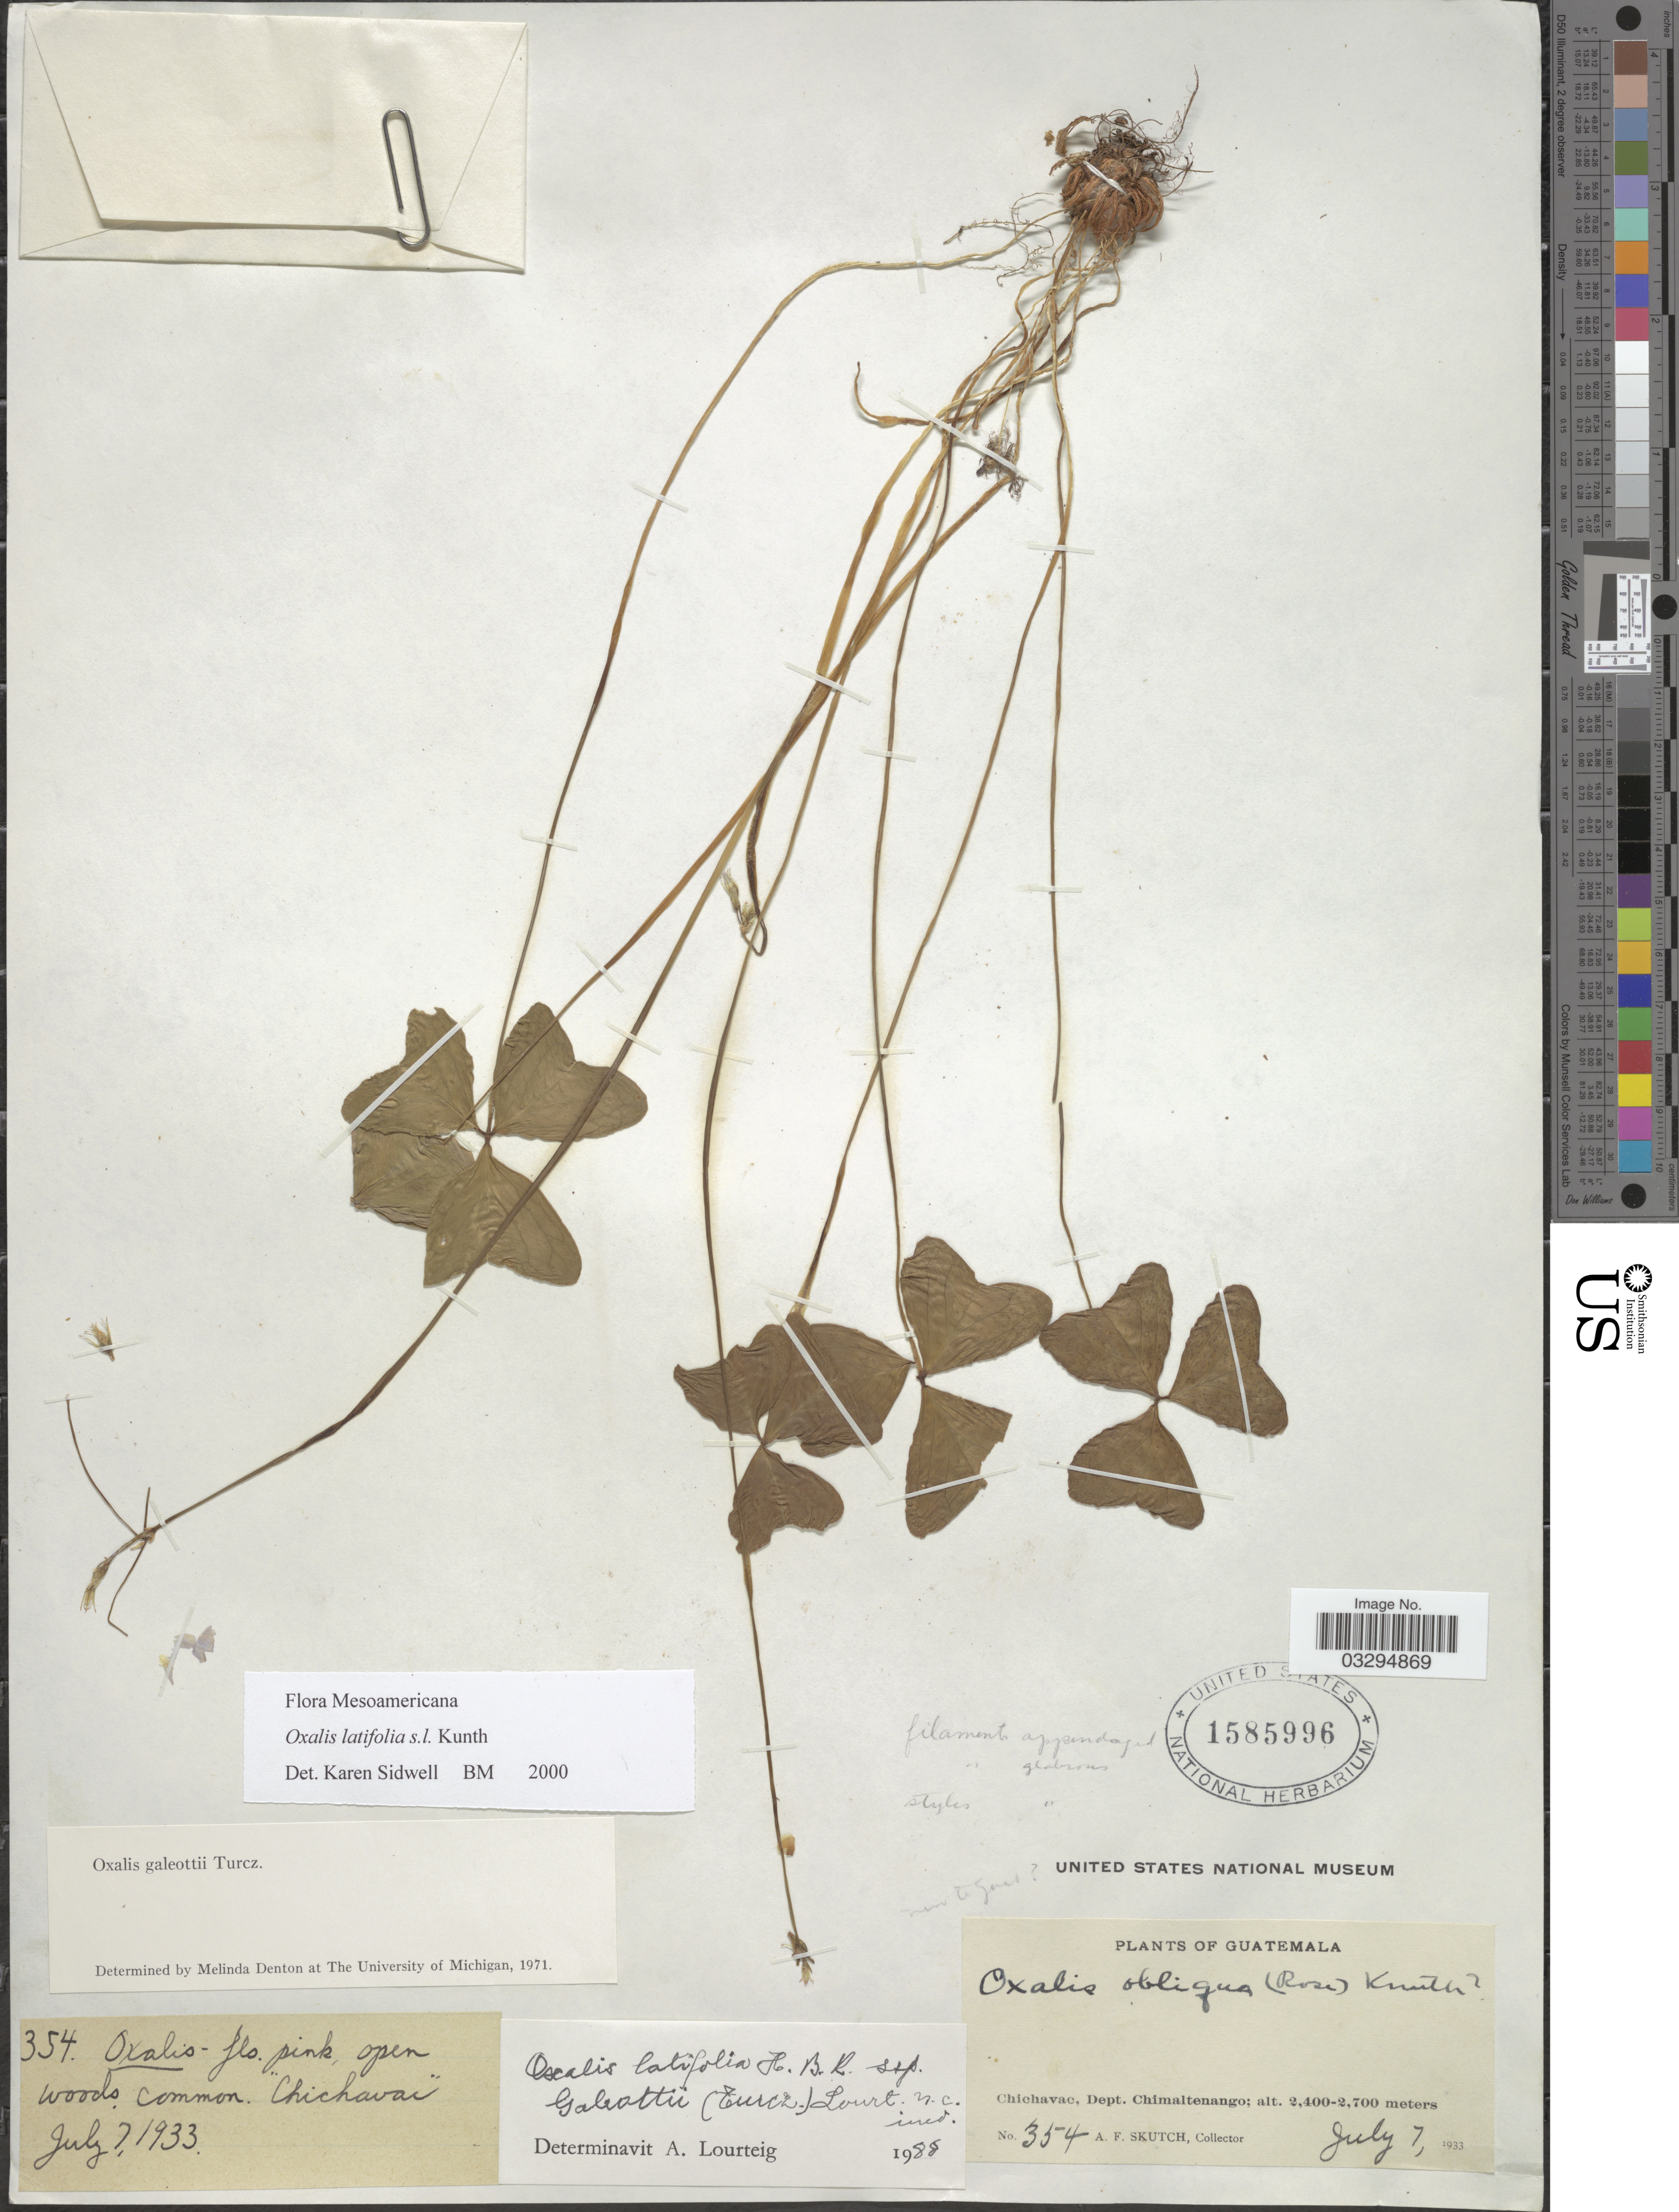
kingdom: Plantae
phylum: Tracheophyta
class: Magnoliopsida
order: Oxalidales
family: Oxalidaceae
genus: Oxalis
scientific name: Oxalis latifolia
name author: Kunth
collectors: A. F. Skutch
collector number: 354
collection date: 1933-07-07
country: Guatemala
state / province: Chimaltenango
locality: Chichavac, Dept. Chimaltenango.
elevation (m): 2400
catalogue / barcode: US 1585996